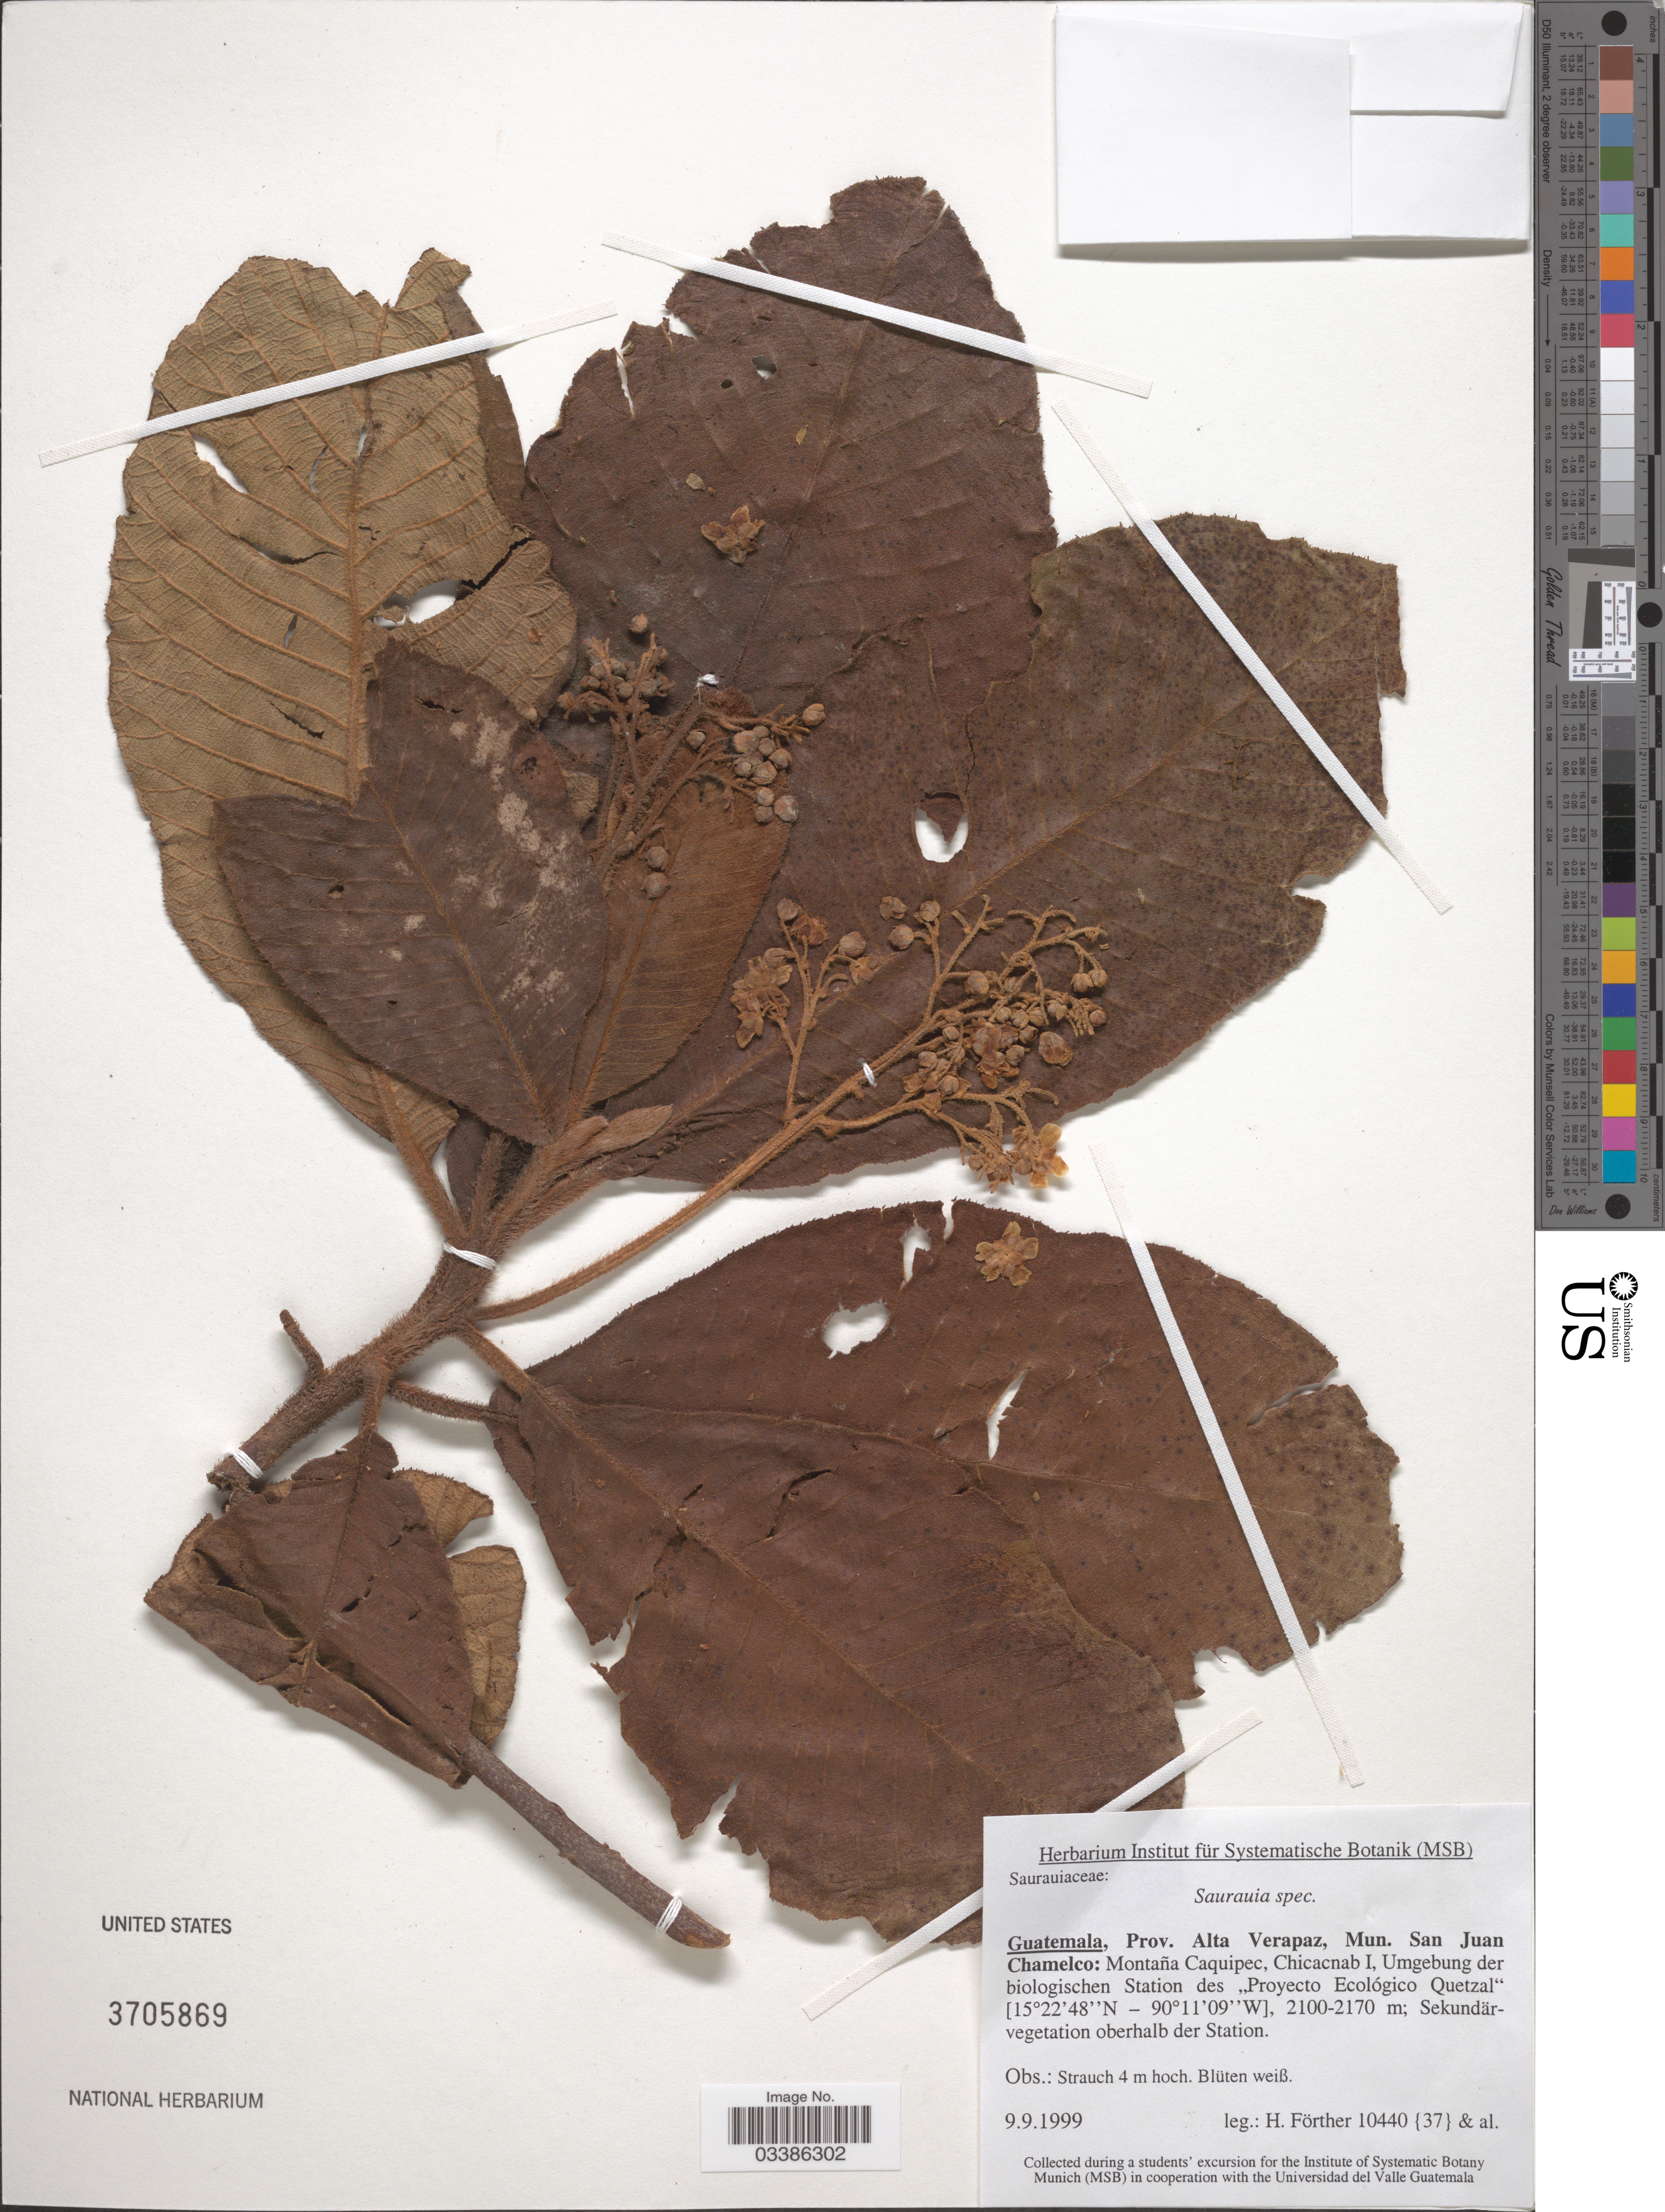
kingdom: Plantae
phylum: Tracheophyta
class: Magnoliopsida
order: Ericales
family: Actinidiaceae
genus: Saurauia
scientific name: Saurauia sp.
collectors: H. Förther & et al.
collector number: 10440 {37}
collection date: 1999-09-09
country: Guatemala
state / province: Alta Verapaz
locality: Mun. San Juan Chamelco: Montaña Caquipec, Chicacnab I, Umgebung der biologischen Station des "Proyecto Ecológico Quetzal".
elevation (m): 2100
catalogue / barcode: US 3705869